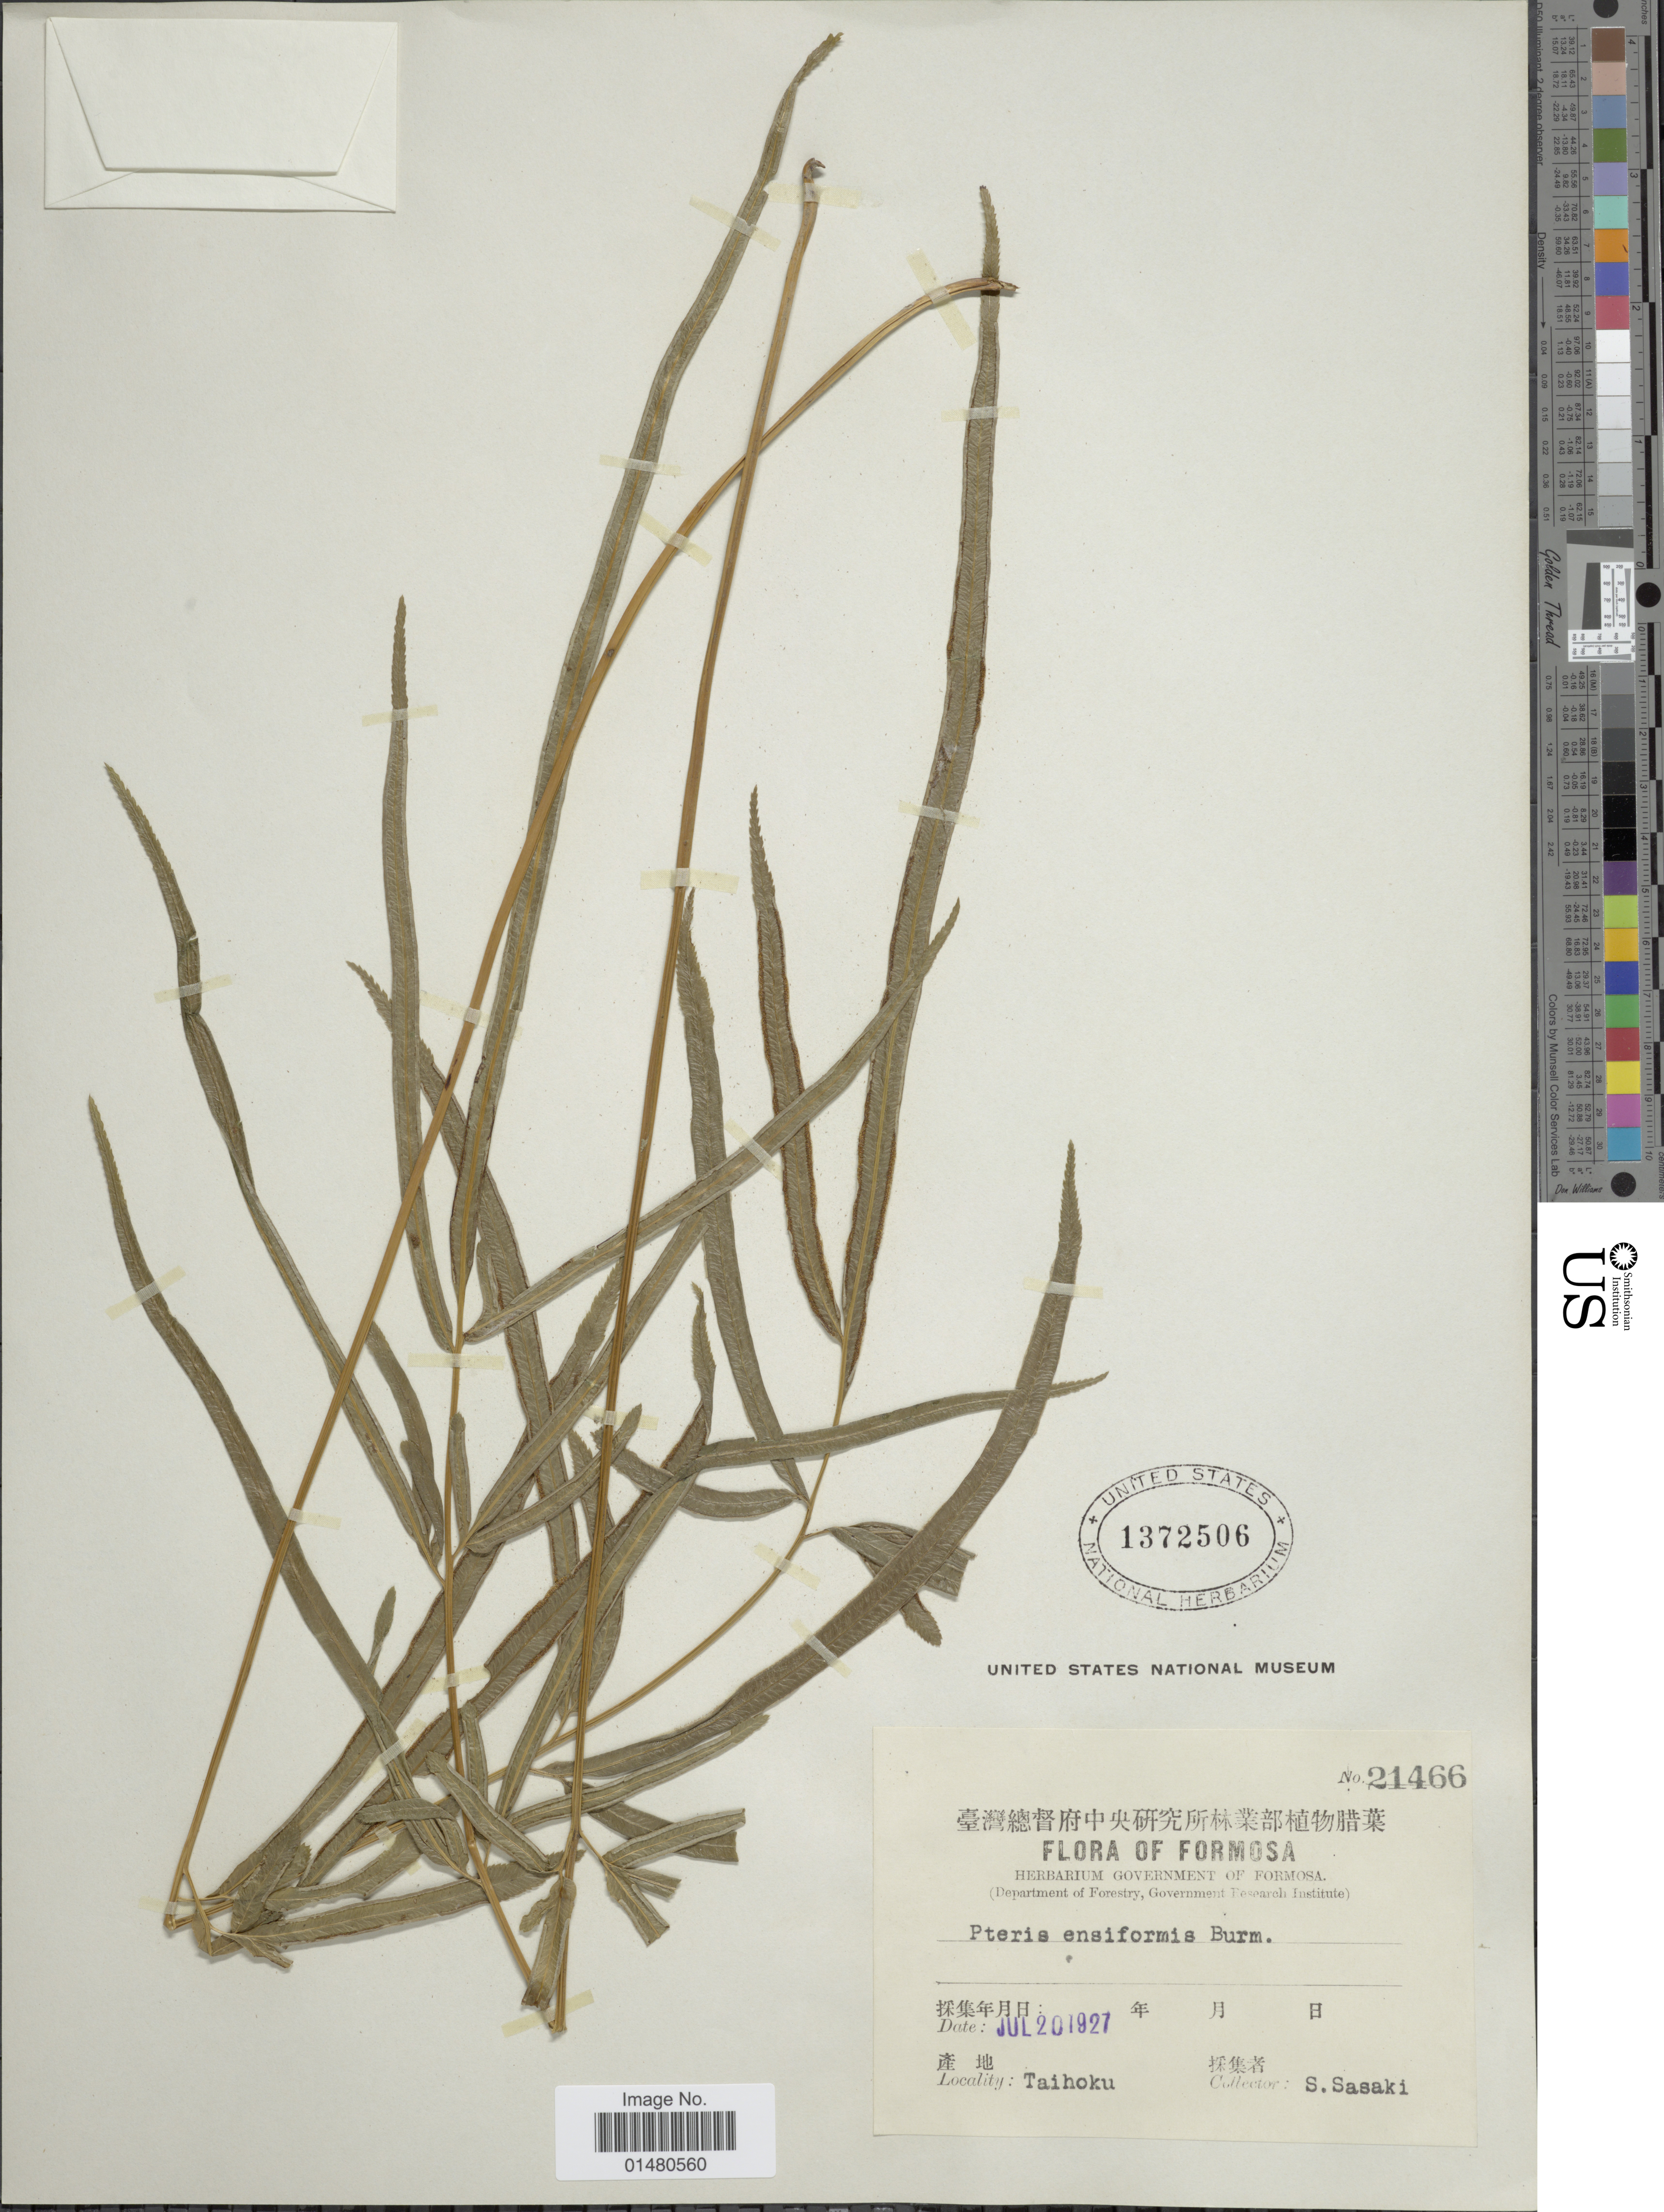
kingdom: Plantae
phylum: Tracheophyta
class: Polypodiopsida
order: Polypodiales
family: Pteridaceae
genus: Pteris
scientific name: Pteris ensiformis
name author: Burm. f.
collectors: S. Sasaki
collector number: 21466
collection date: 1927-07-20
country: Taiwan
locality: Formosa, Taihoku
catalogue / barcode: US 1372506